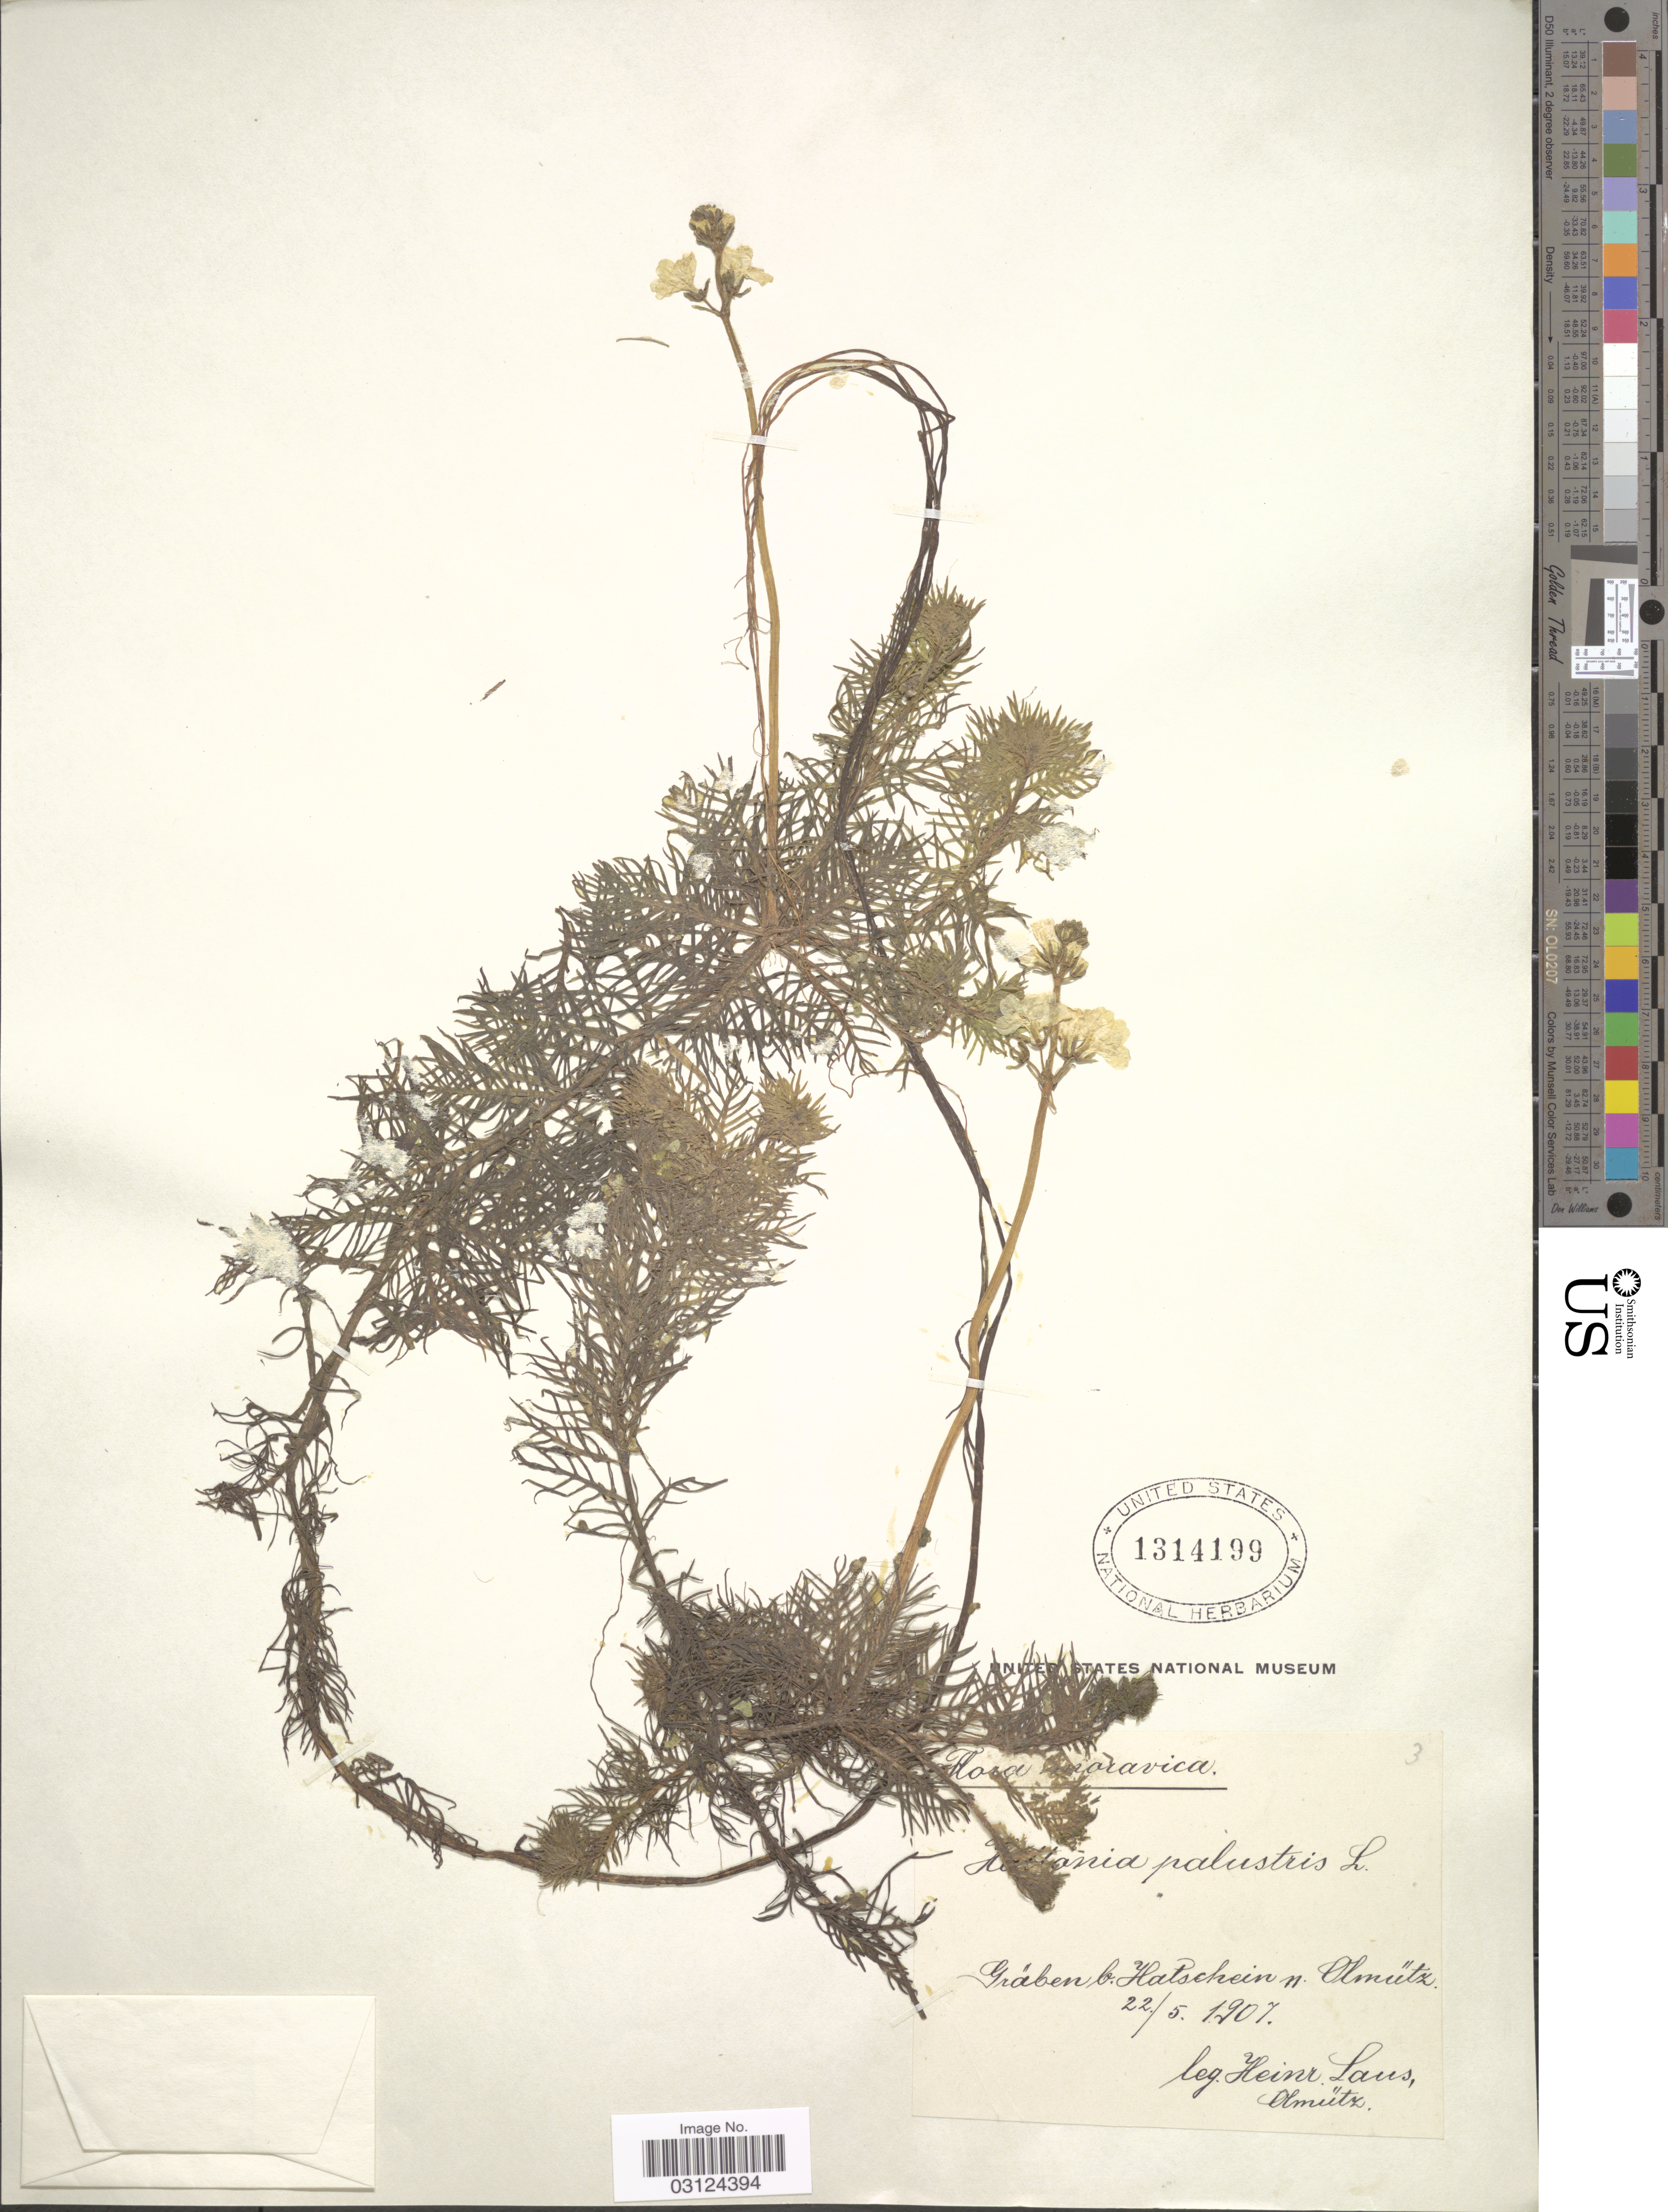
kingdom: Plantae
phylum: Tracheophyta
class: Magnoliopsida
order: Ericales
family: Primulaceae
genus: Hottonia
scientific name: Hottonia palustris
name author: L.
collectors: H. Laus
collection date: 1907-05-22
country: Czechia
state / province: Olomouc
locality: Gräben b. Hatschein n. Olmütz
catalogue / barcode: US 1314199